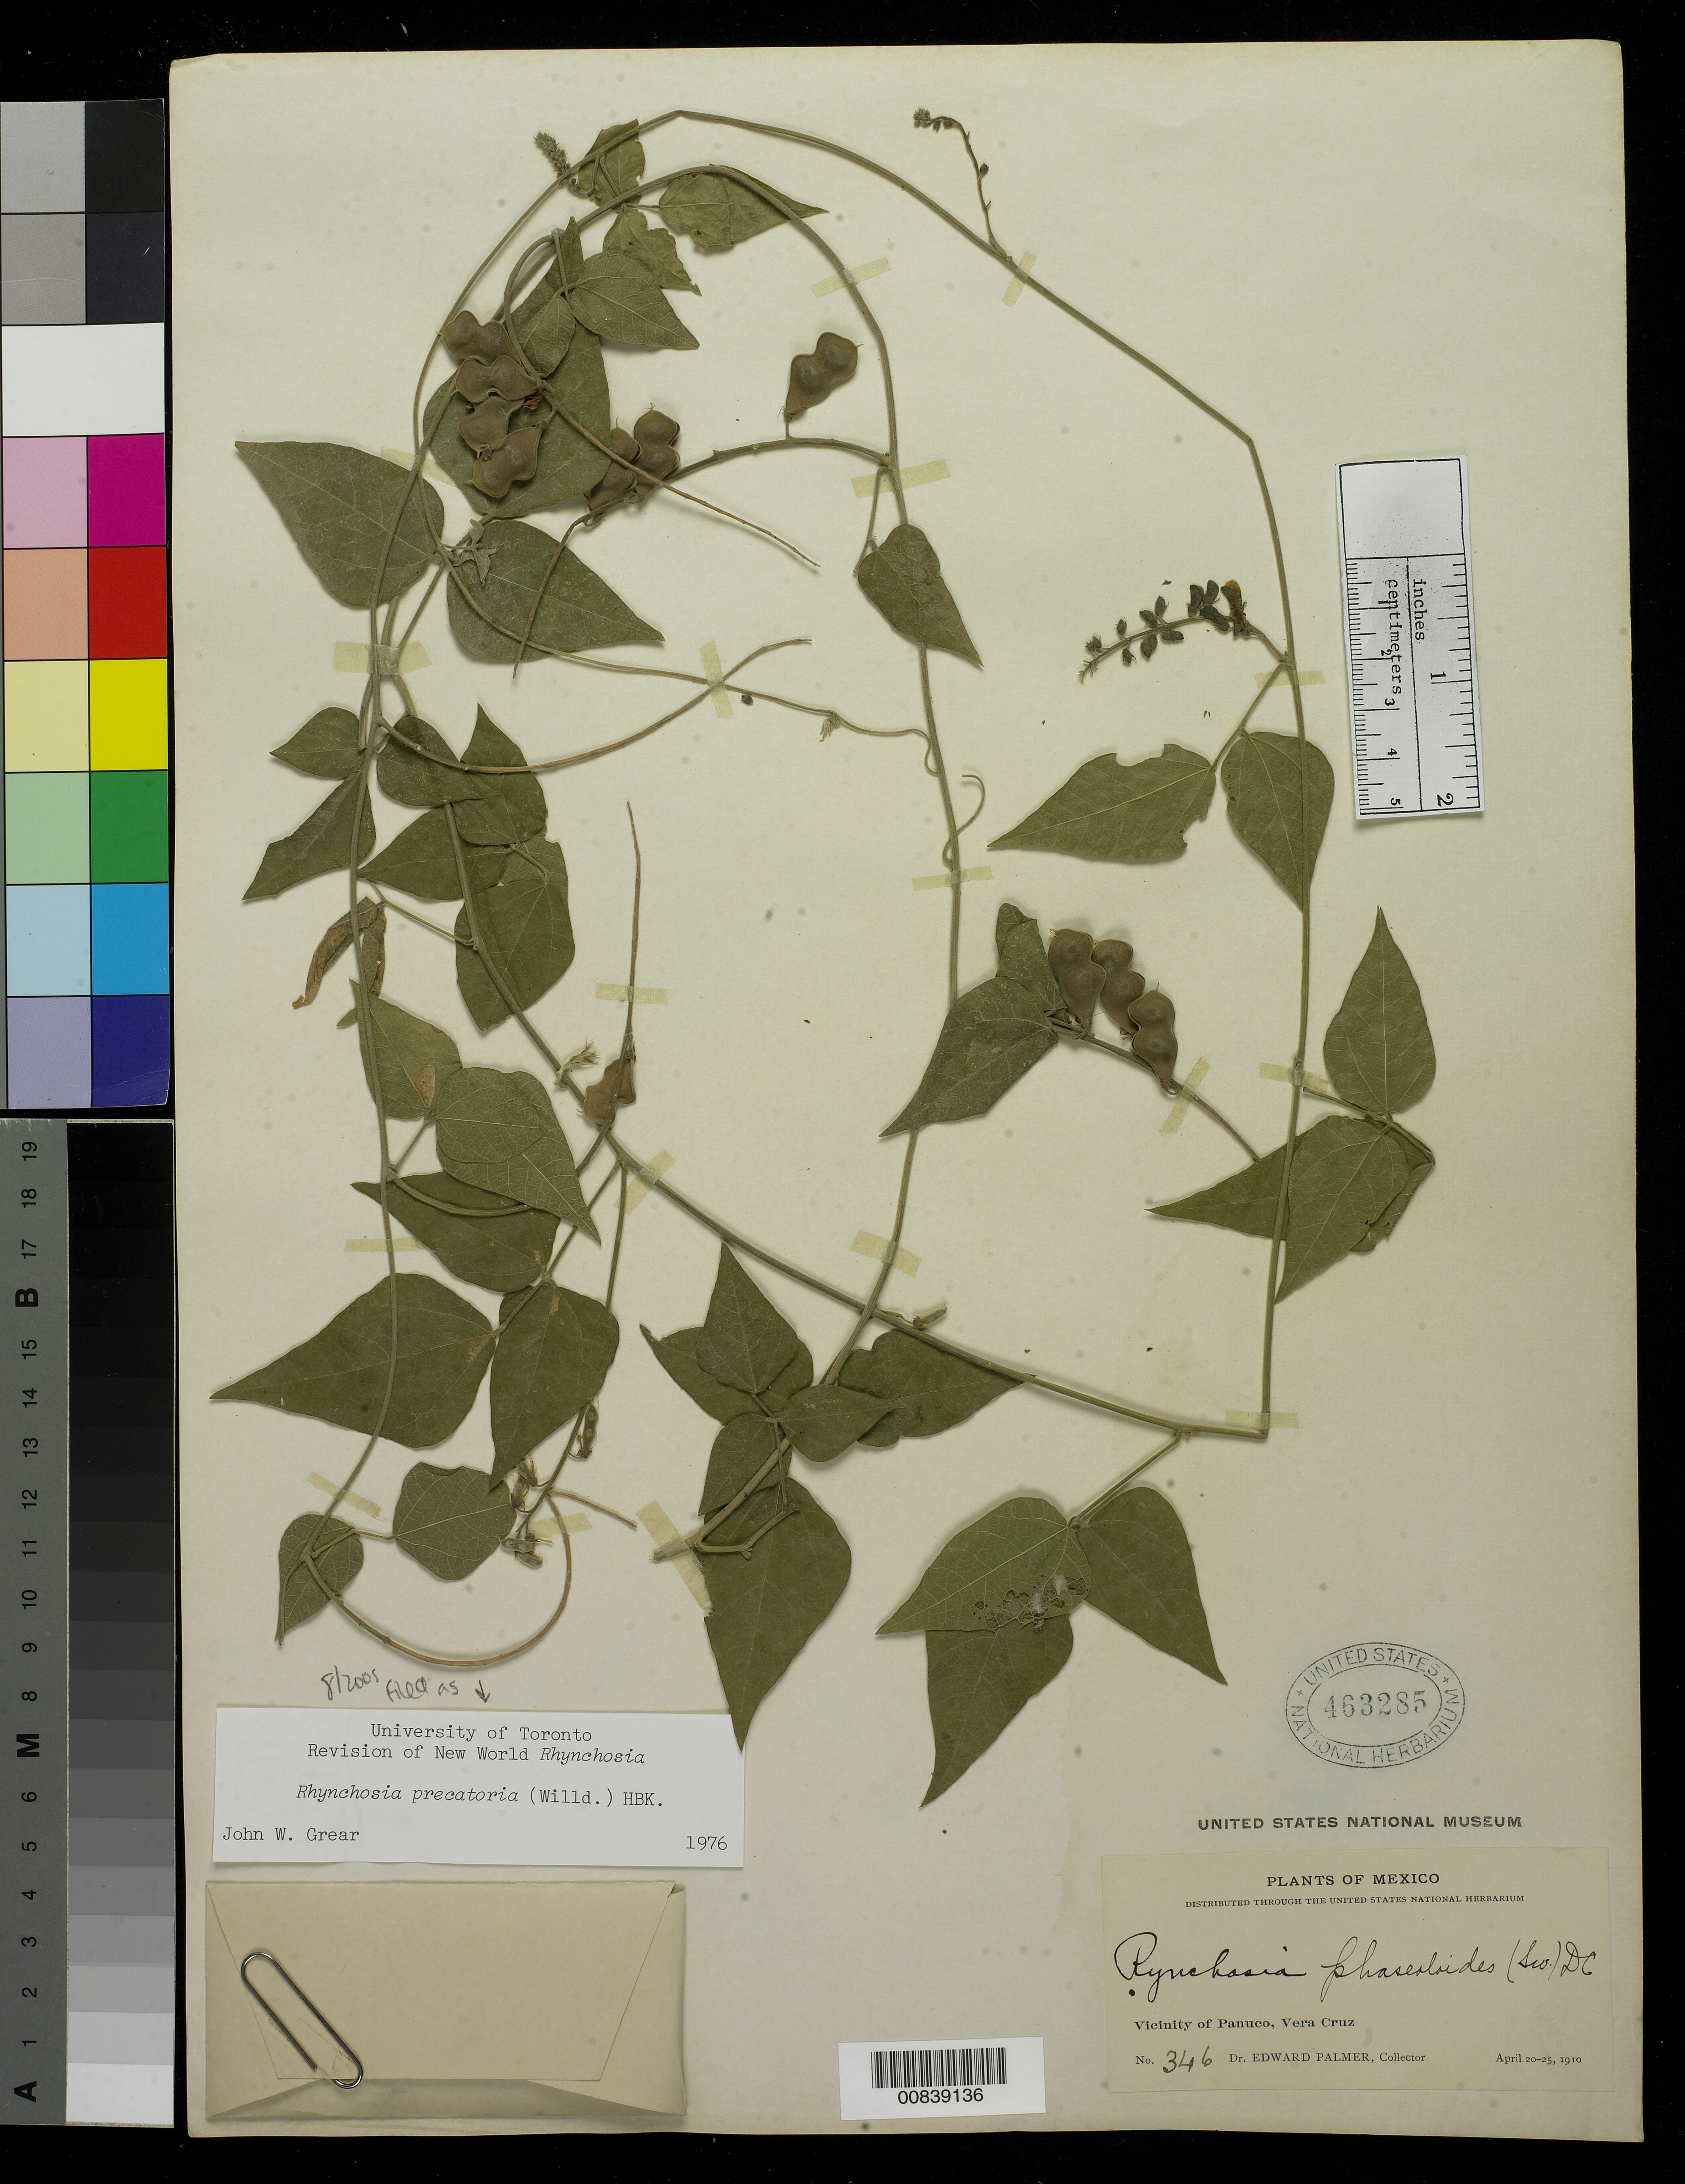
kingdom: Plantae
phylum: Tracheophyta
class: Magnoliopsida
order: Fabales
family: Fabaceae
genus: Rhynchosia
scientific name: Rhynchosia precatoria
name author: (Willd.) DC.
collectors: E. Palmer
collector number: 346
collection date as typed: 20 Apr 1910 to 25 Apr 1910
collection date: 1910-04-20/1910-04-25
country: Mexico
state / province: Veracruz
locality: Vicinity of Panuco, Veracruz.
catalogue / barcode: US 463285